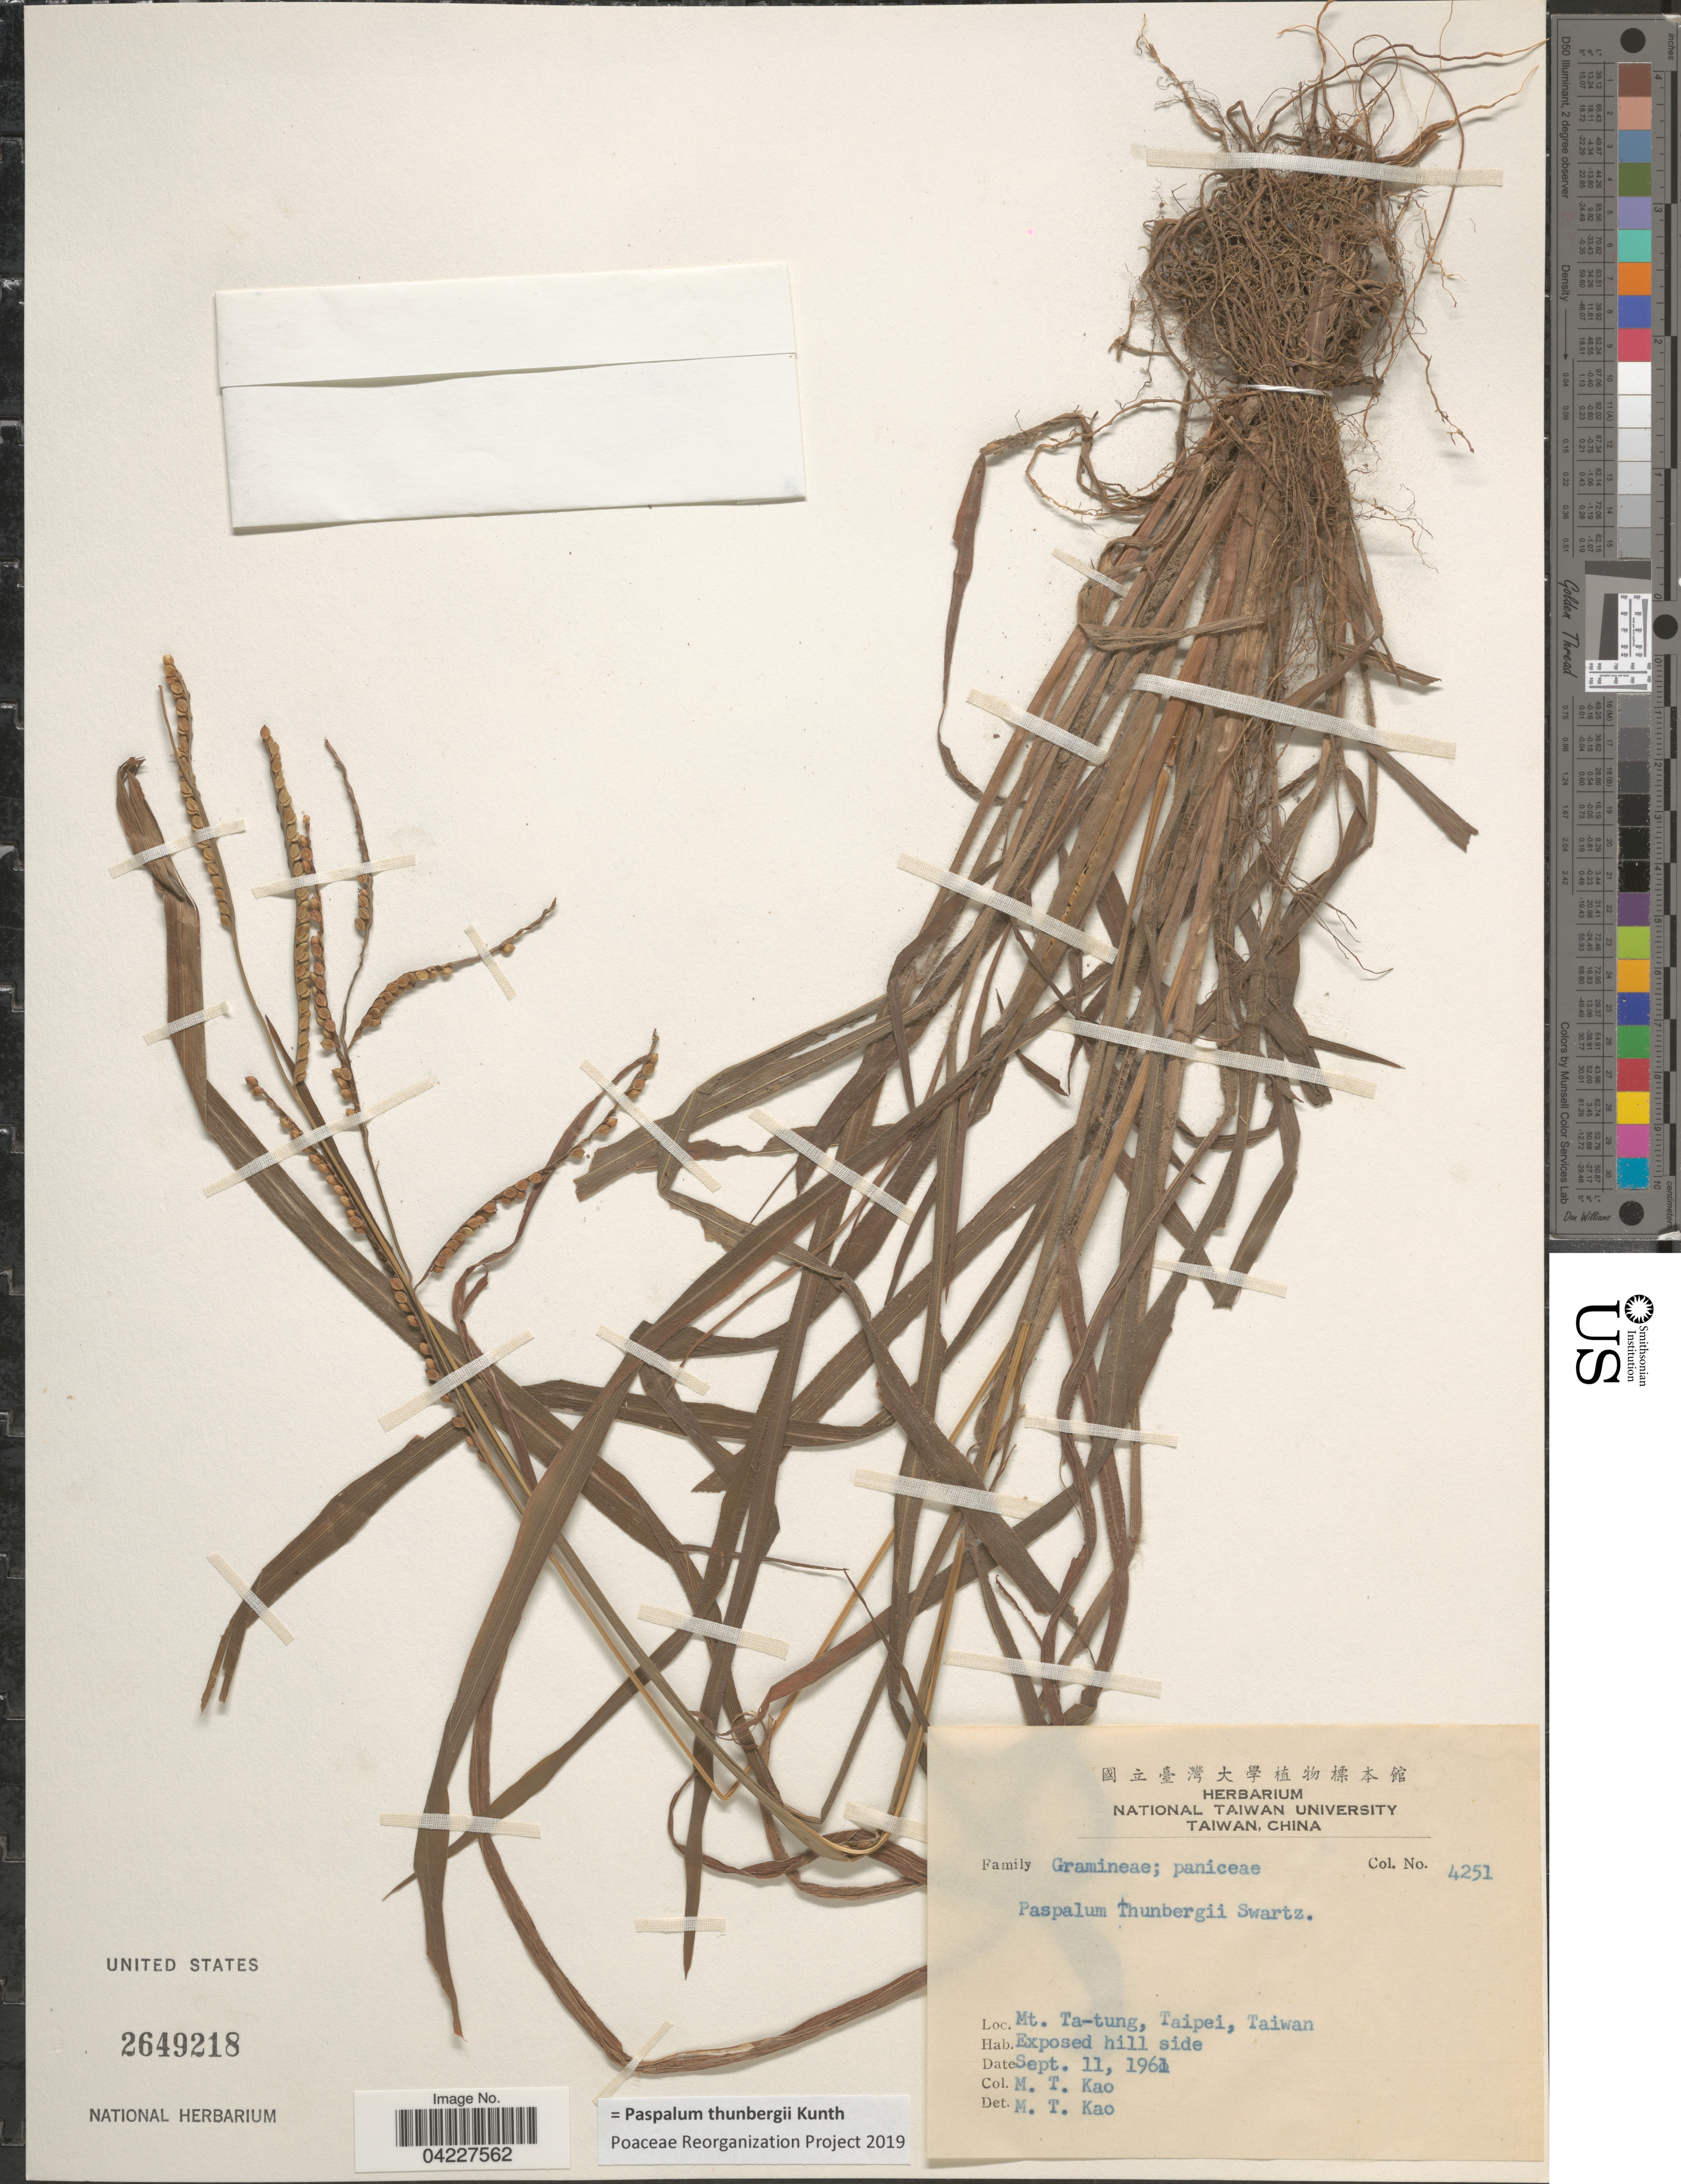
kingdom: Plantae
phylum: Tracheophyta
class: Liliopsida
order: Poales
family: Poaceae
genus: Paspalum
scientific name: Paspalum thunbergii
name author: Kunth ex Steud.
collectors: M. T. Kao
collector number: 4251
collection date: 1961-09-11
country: Taiwan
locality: Mt. Ta-tung, Taipei.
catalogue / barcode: US 2649218